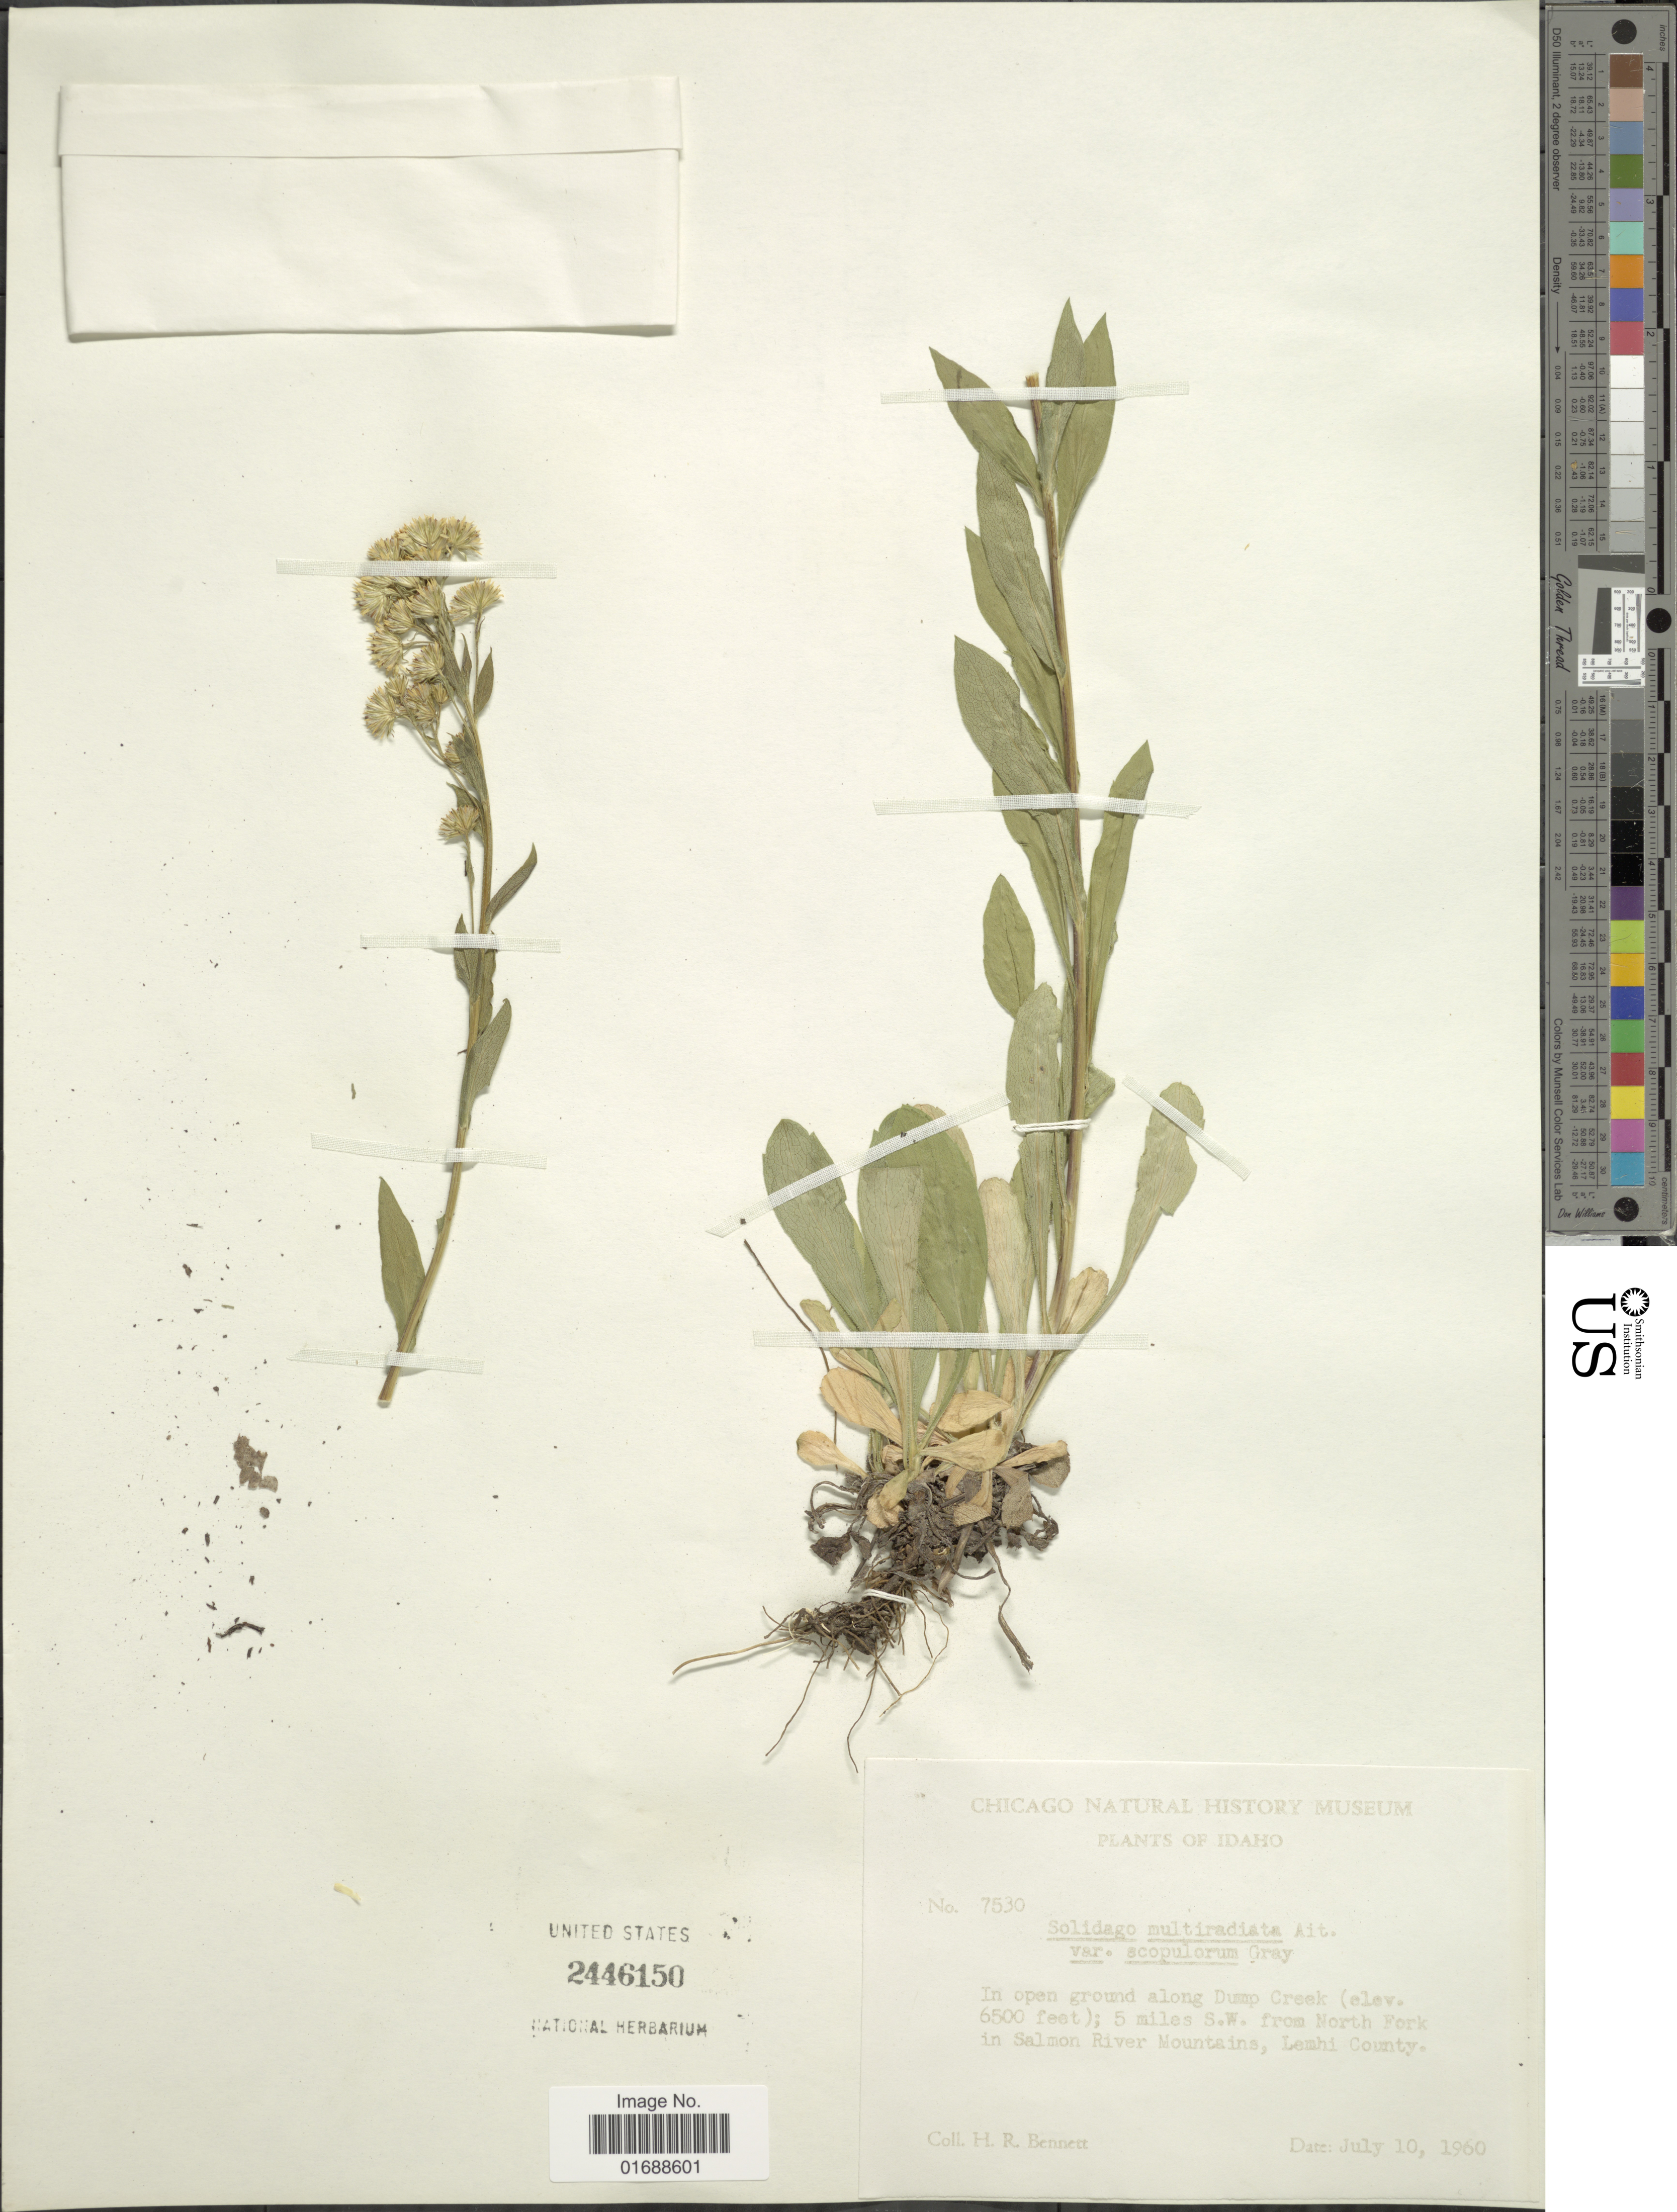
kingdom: Plantae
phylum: Tracheophyta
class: Magnoliopsida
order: Asterales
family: Asteraceae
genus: Solidago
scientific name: Solidago multiradiata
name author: Aiton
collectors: H. R. Bennett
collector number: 7530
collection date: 1960-07-10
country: United States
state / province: Idaho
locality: In open ground along Dump Creek; 5 miles S.W. from North Fork in Salmon River Mountains, Lemhi County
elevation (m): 1981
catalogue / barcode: US 2446150